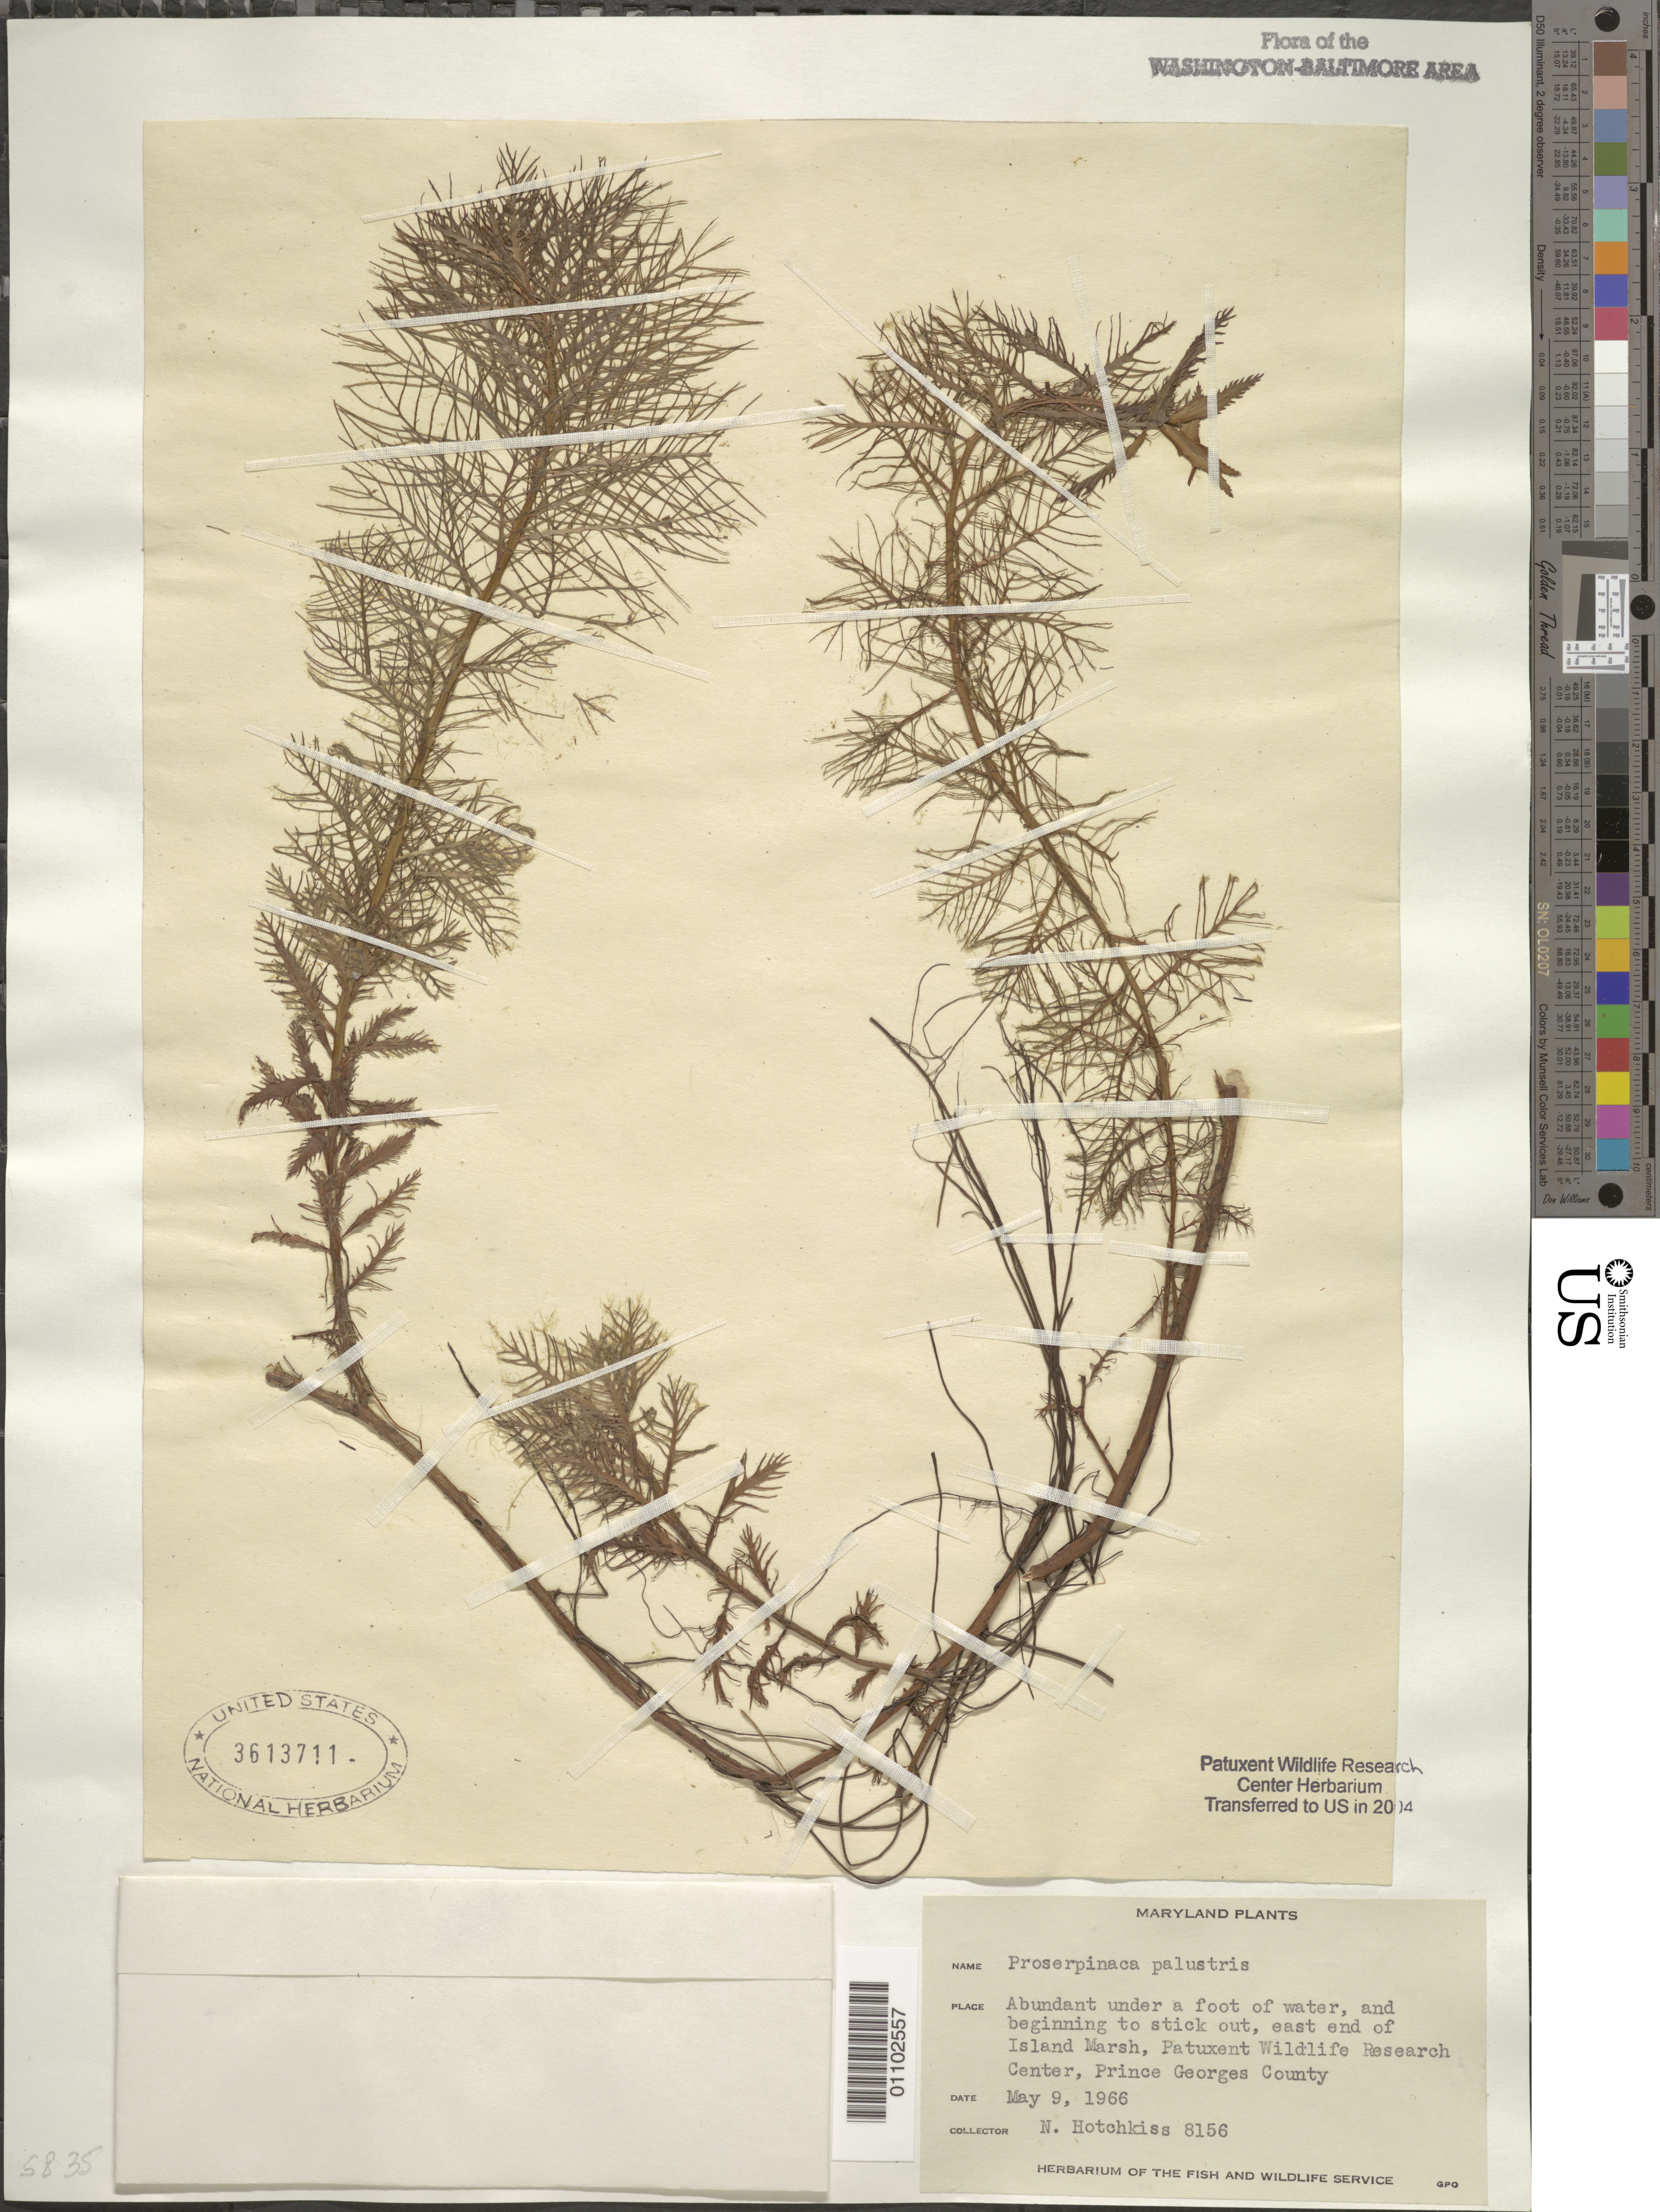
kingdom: Plantae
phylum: Tracheophyta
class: Magnoliopsida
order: Saxifragales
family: Haloragaceae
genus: Proserpinaca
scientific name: Proserpinaca palustris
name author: L.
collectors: N. Hotchkiss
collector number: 8156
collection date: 1966-05-09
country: United States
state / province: Maryland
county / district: Prince George's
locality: Patuxent Wildlife Research Center, east end of Island Marsh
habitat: Abundant under a foot of water, and beginning to stick out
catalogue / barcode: US 3613711